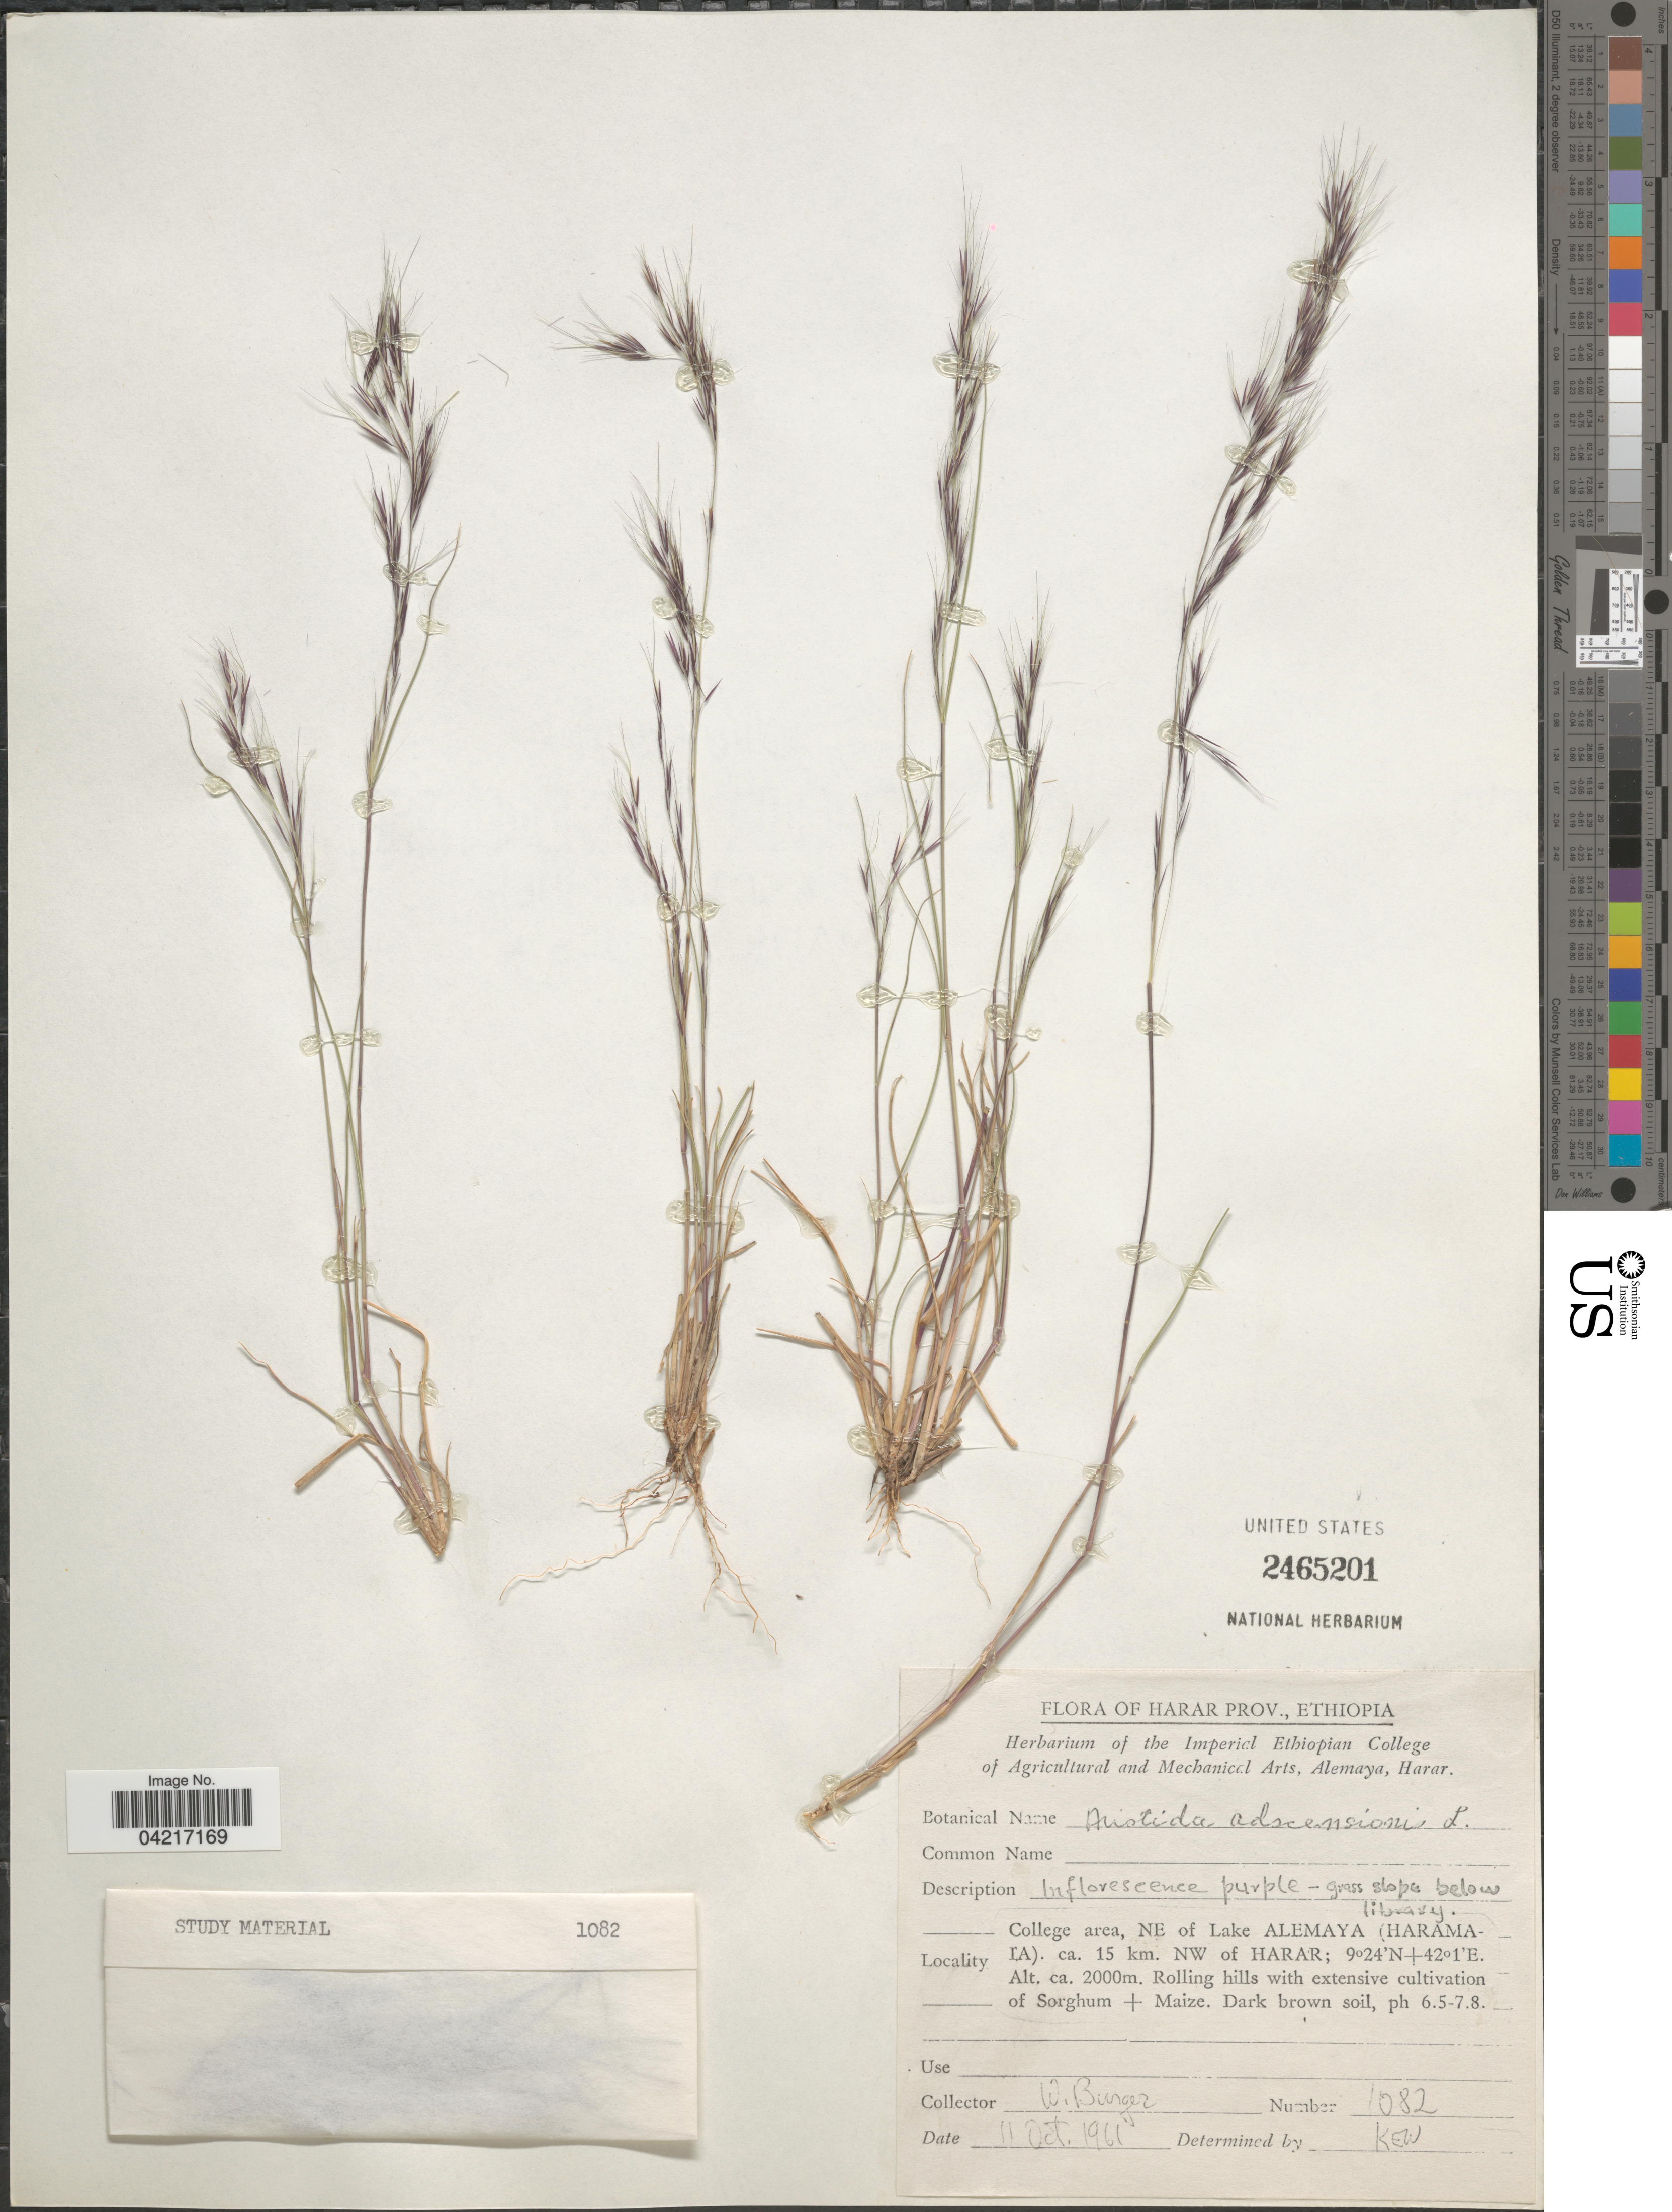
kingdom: Plantae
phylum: Tracheophyta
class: Liliopsida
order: Poales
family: Poaceae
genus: Aristida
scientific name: Aristida adscensionis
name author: L.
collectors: W. Burger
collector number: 1082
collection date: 1961-10-11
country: Ethiopia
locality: Harar Prov. College area, NE of Lake Alemaya (Haramala-IA). ca. 15 km. NW of Harar.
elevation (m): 2000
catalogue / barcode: US 2465201